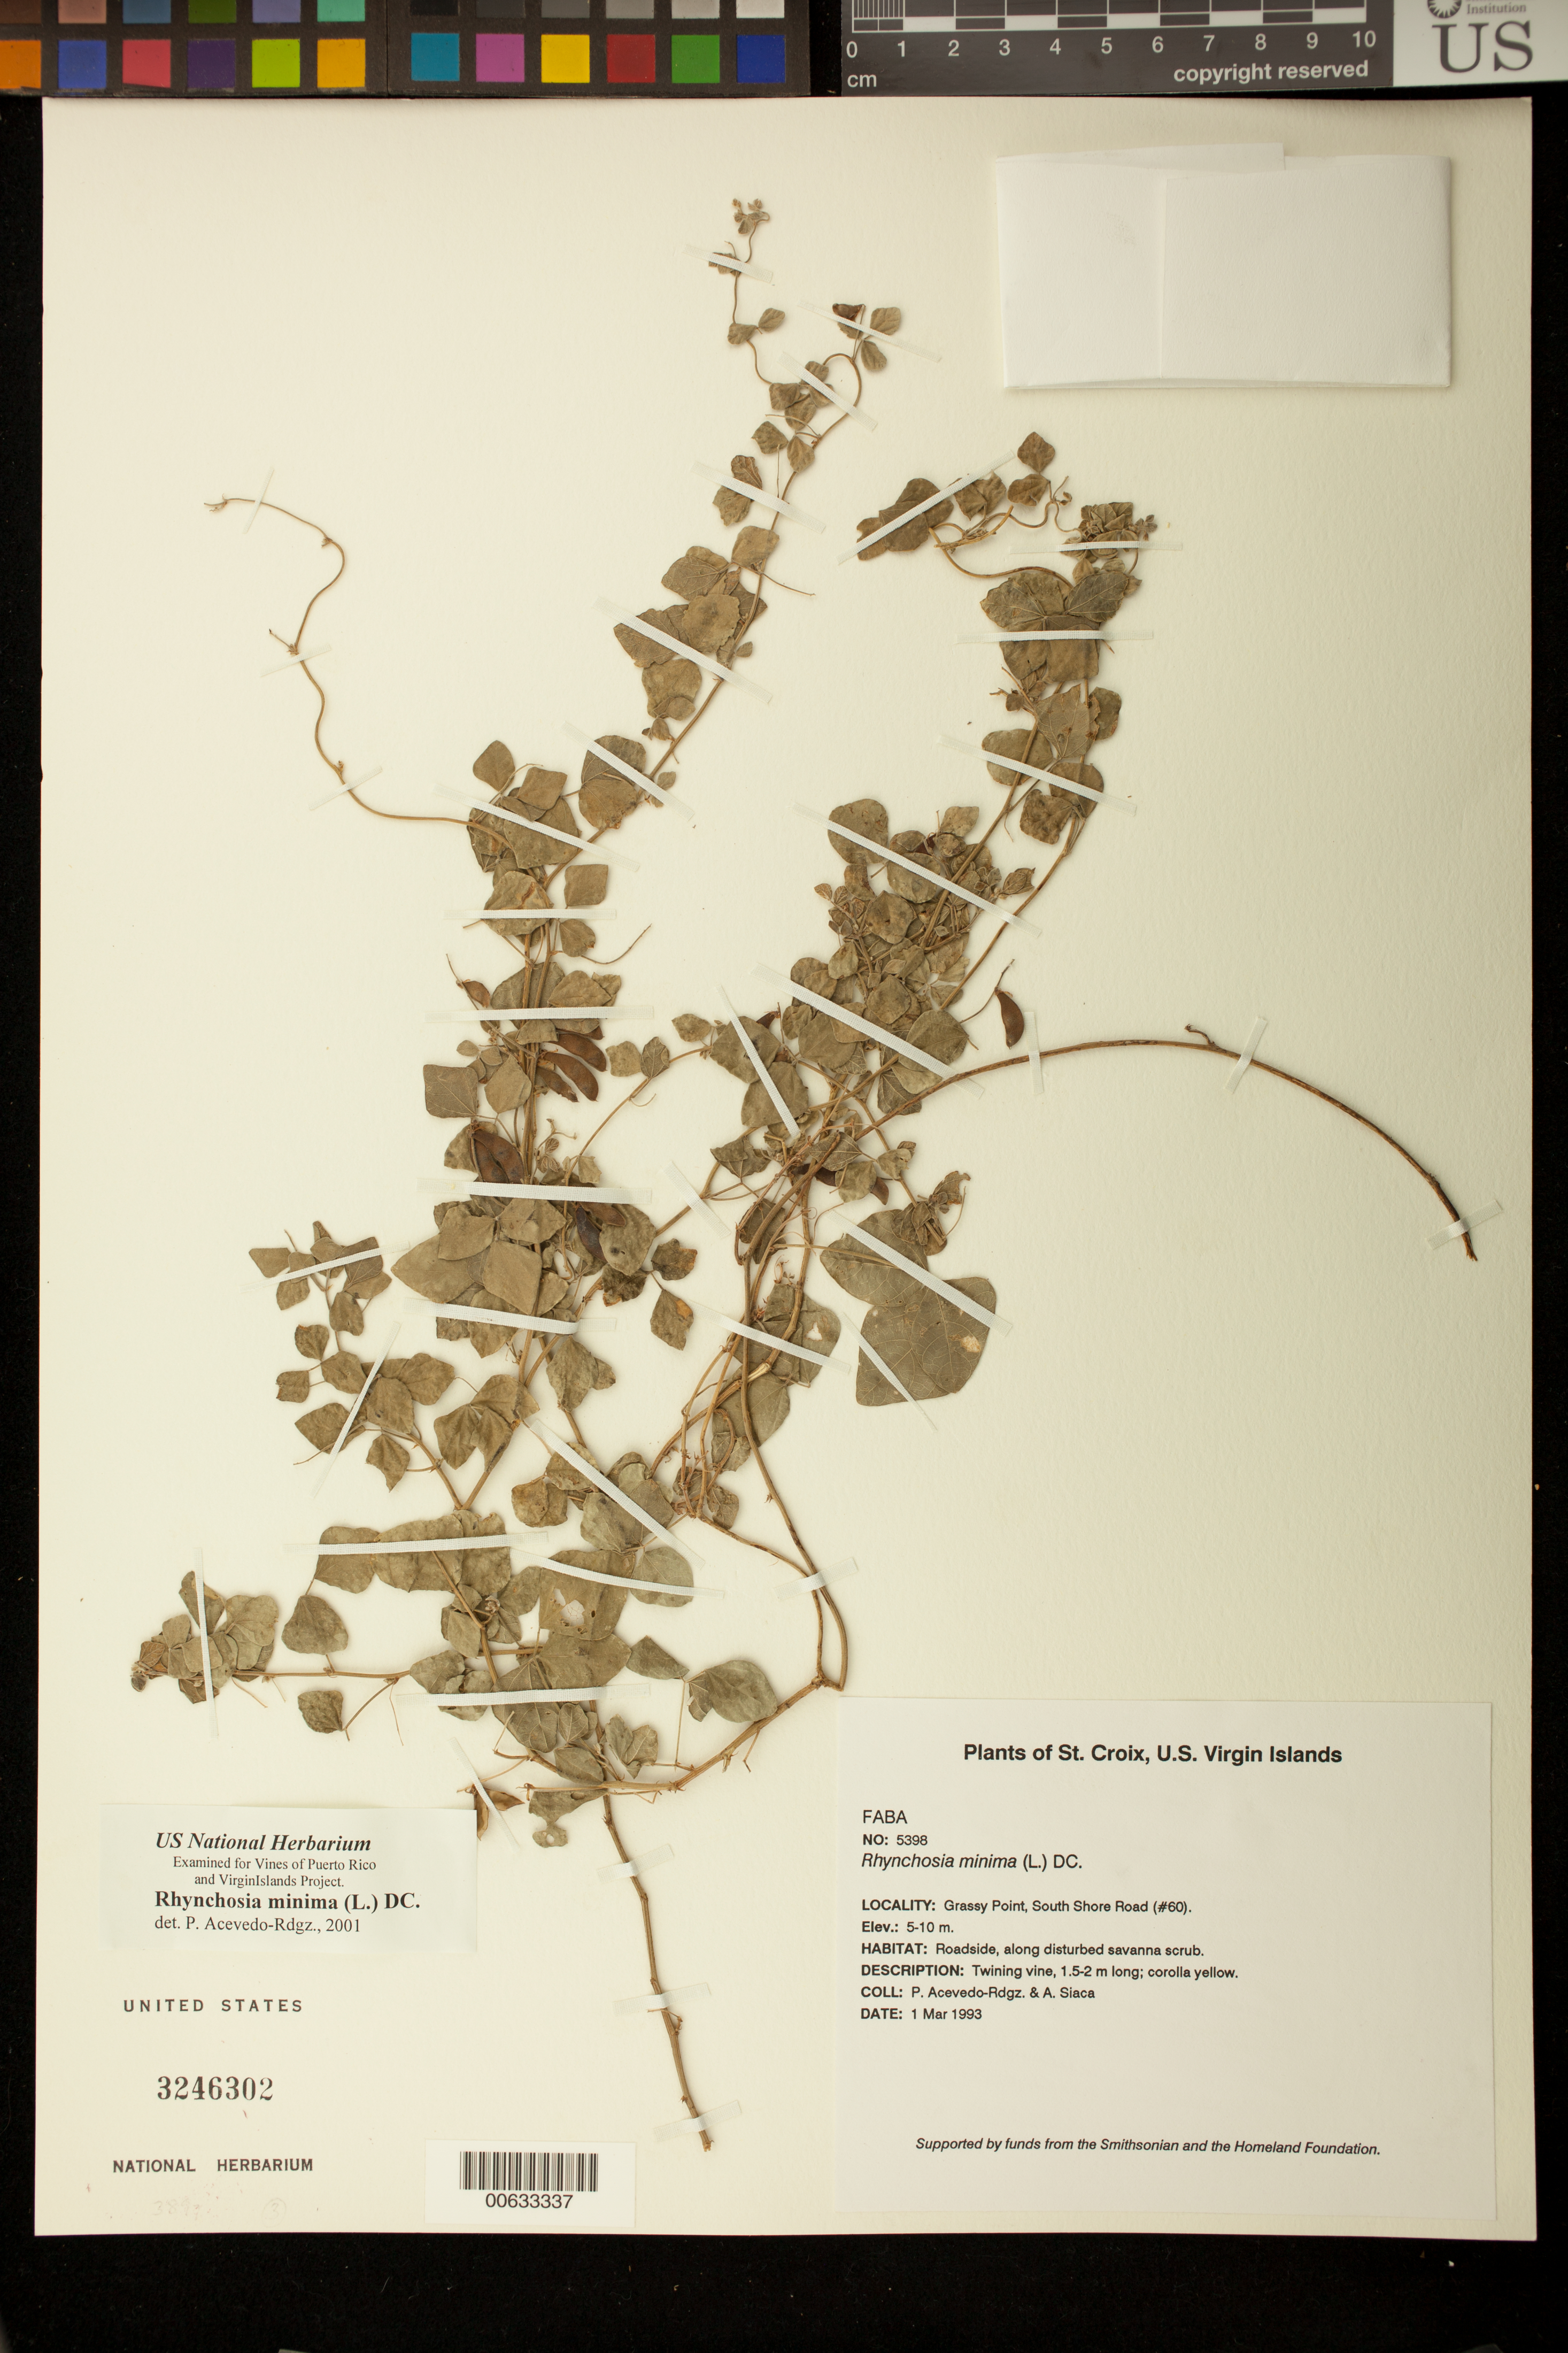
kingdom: Plantae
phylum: Tracheophyta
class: Magnoliopsida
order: Fabales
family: Fabaceae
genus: Rhynchosia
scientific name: Rhynchosia minima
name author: (L.) DC.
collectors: P. Acevedo-Rodr. & A. Siaca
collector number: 5398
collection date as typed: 01 Mar 1993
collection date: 1993-03-01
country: U.S. Virgin Islands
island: St. Croix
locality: Grassy Point, South Shore Road (#60).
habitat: Roadside, along disturbed savanna scrub.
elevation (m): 5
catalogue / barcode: US 3246302